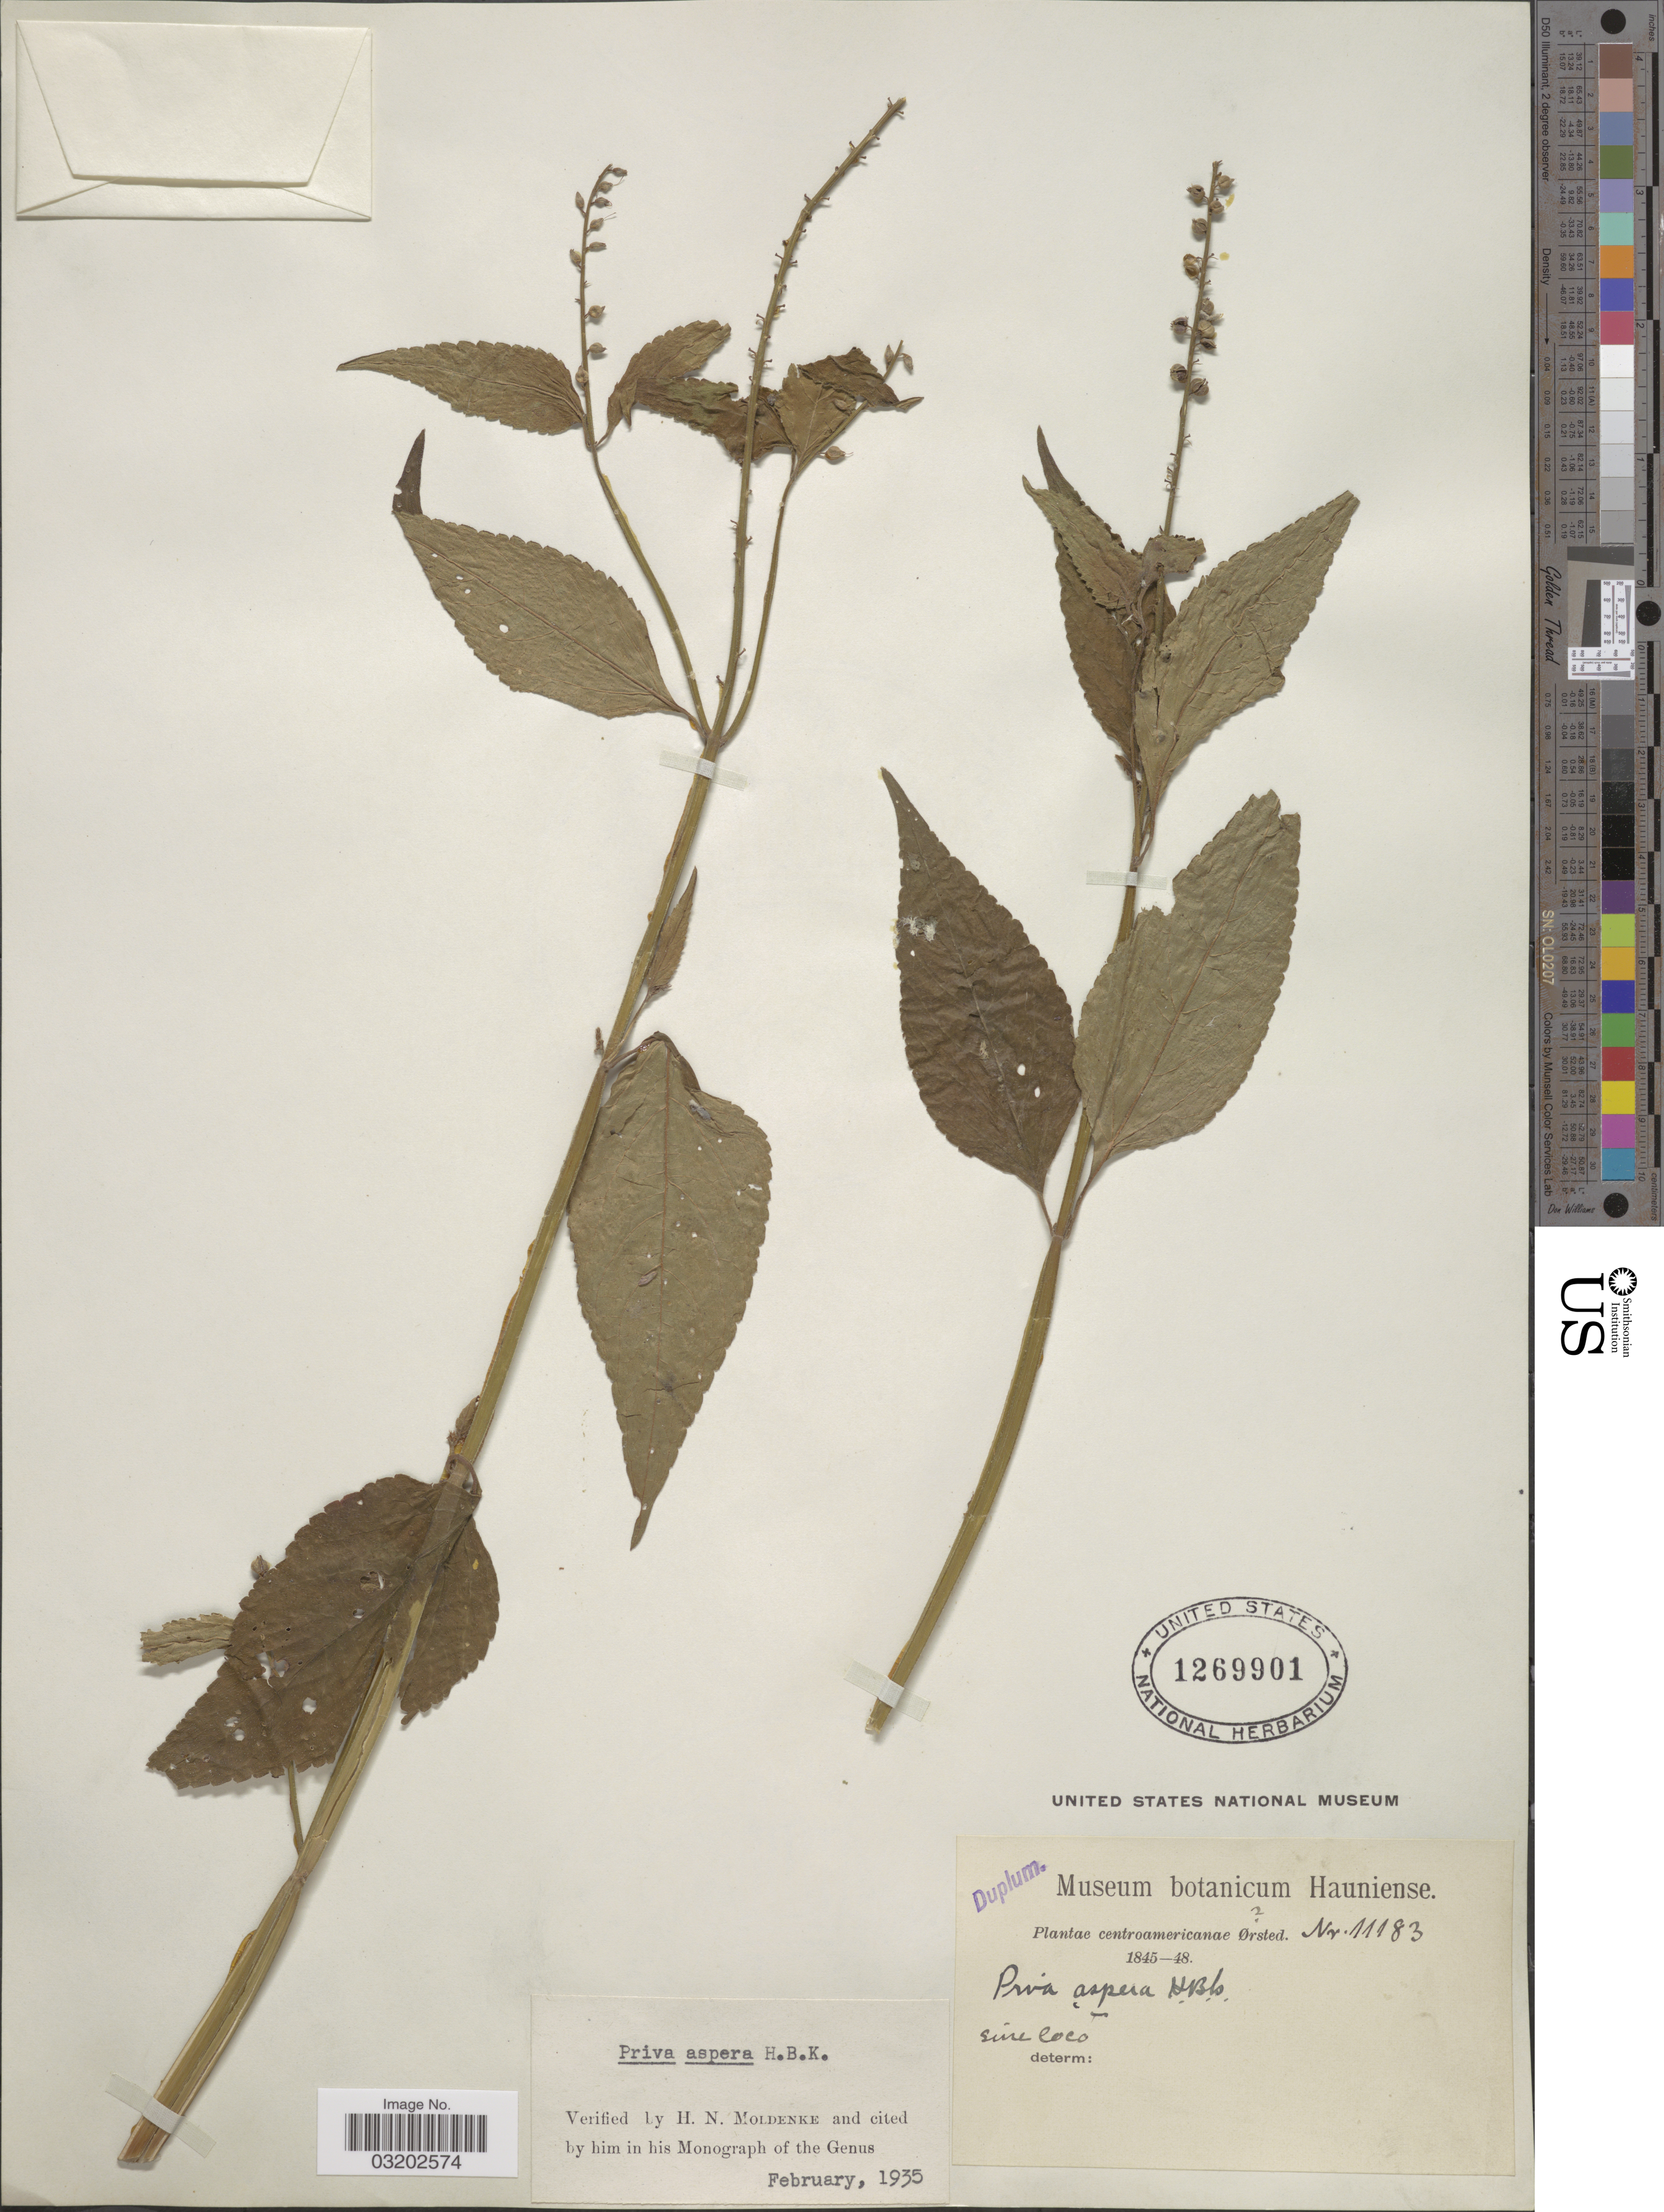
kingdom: Plantae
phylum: Tracheophyta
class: Magnoliopsida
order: Lamiales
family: Verbenaceae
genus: Priva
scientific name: Priva aspera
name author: Kunth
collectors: Ørsted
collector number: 11183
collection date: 1845/1848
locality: Centroamericanae, sino loco.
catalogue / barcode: US 1269901